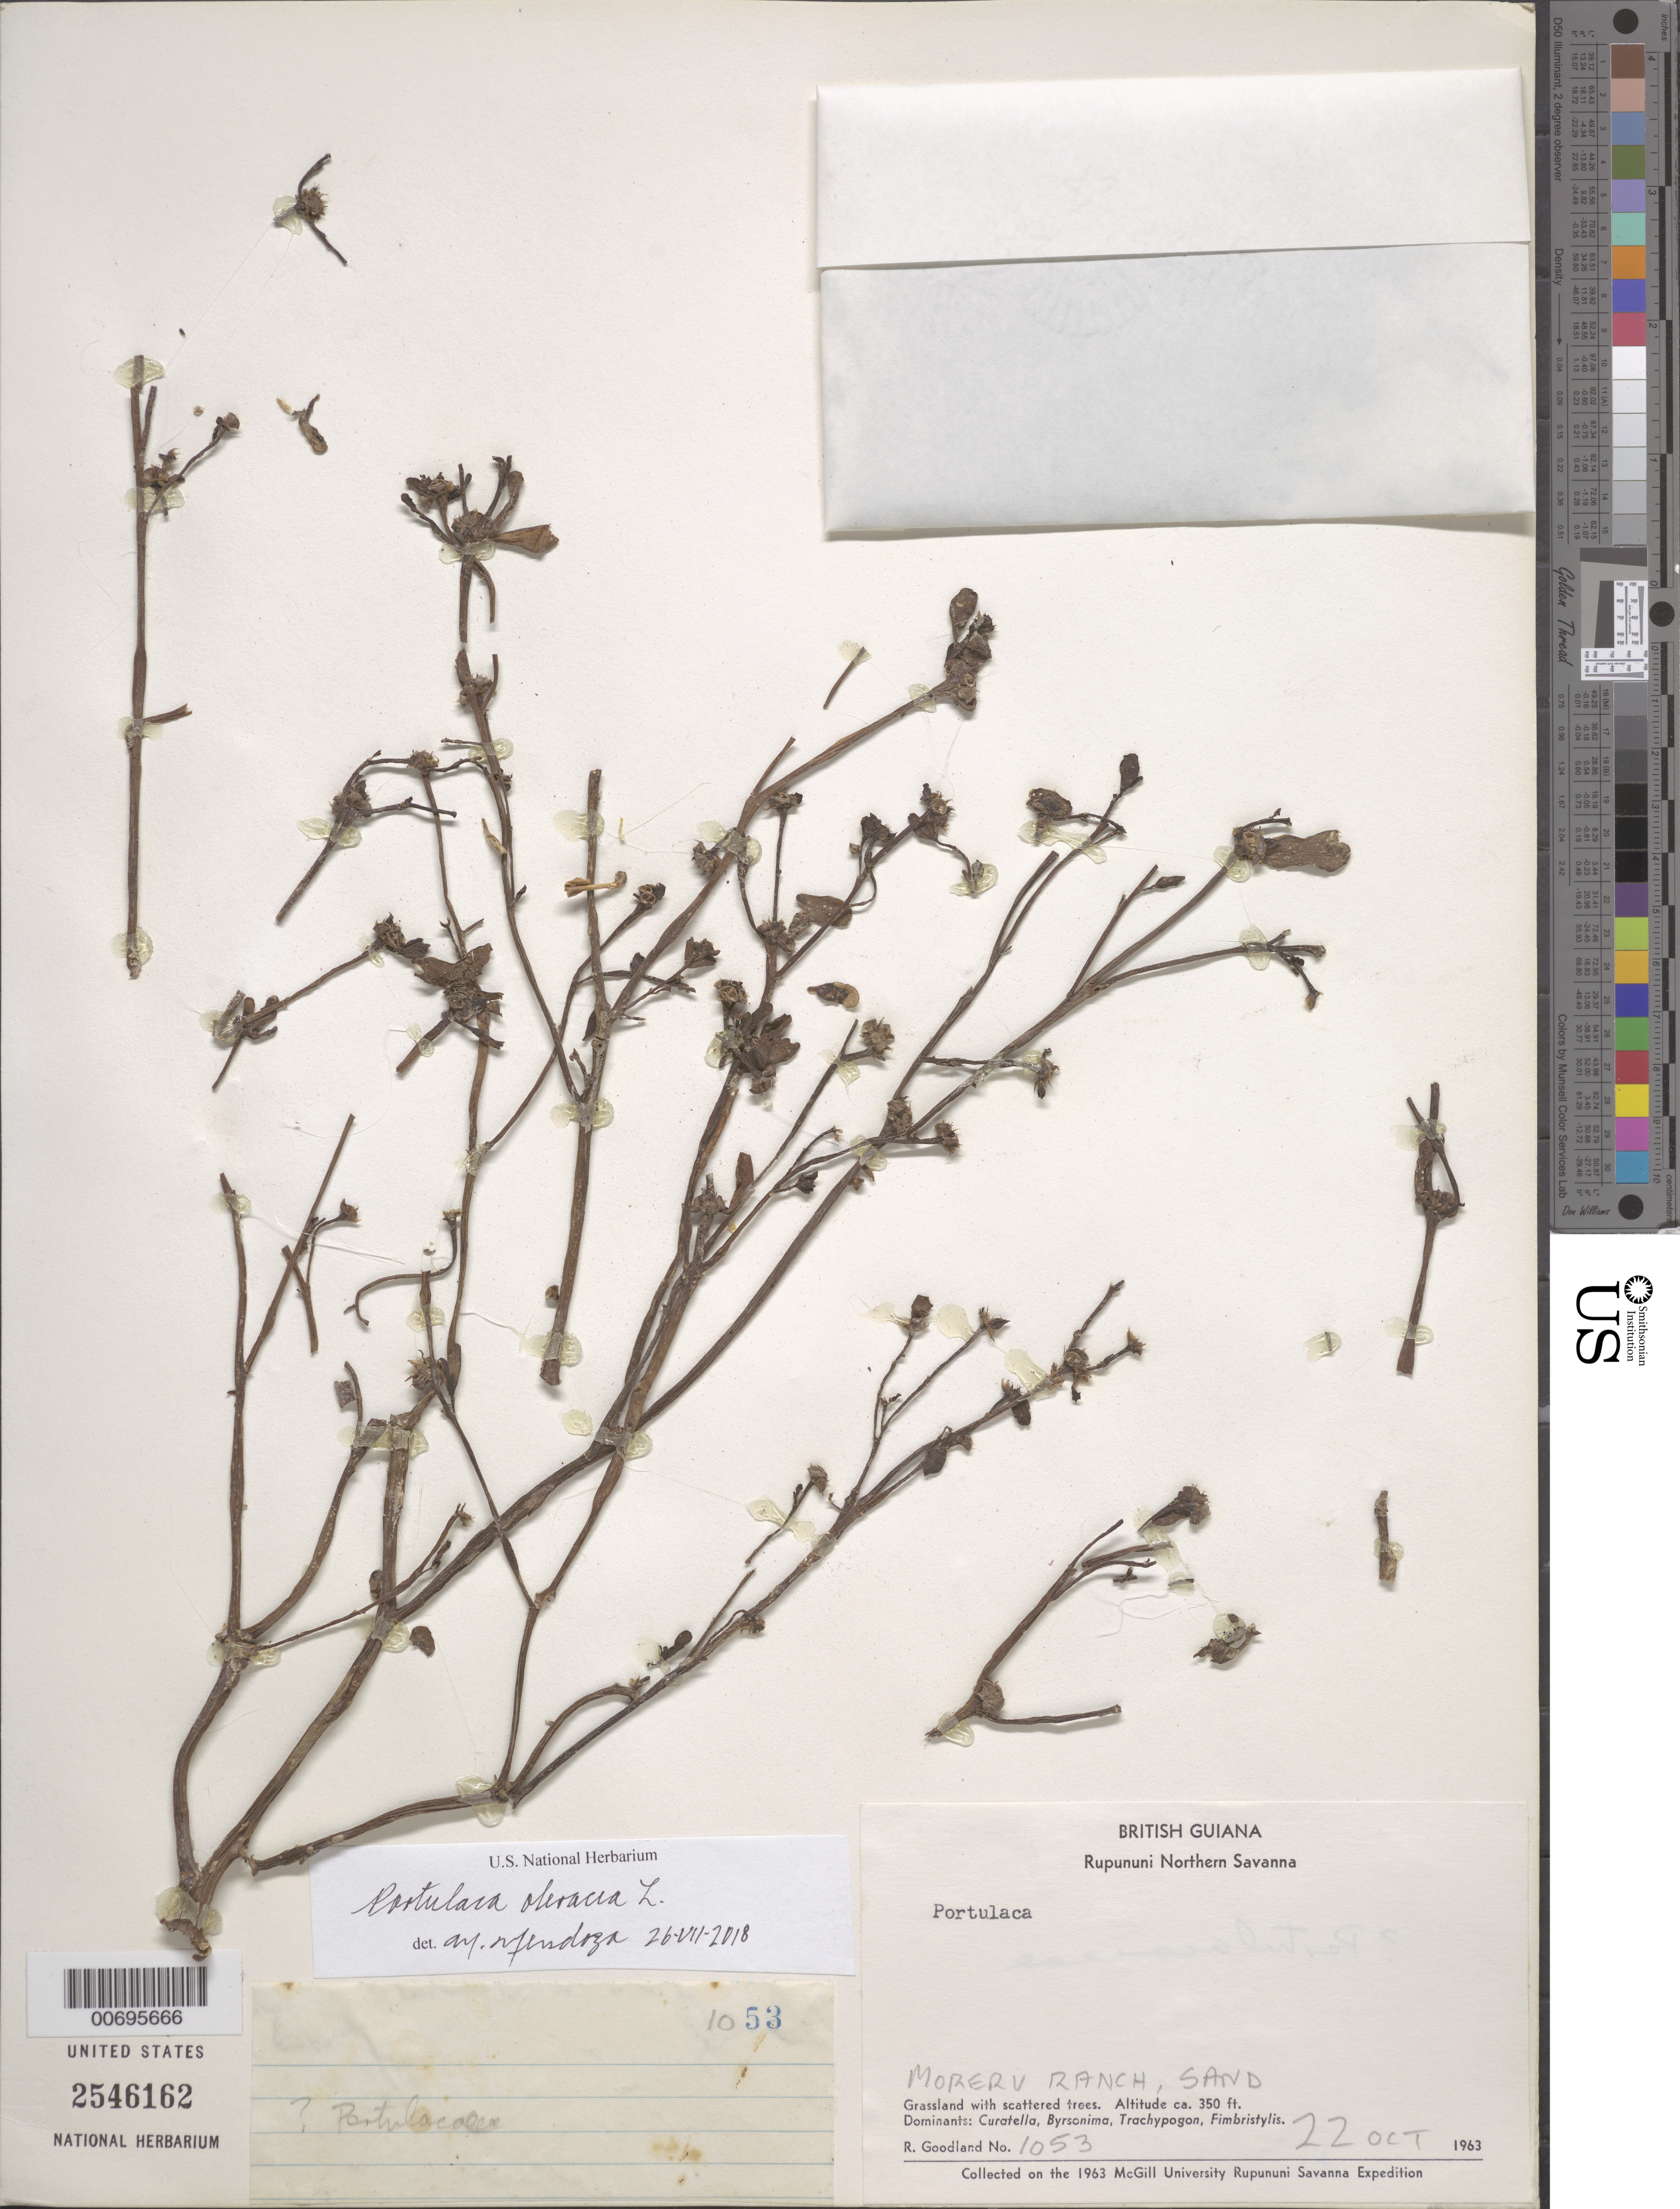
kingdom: Plantae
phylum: Tracheophyta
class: Magnoliopsida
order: Caryophyllales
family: Portulacaceae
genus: Portulaca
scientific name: Portulaca oleracea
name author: L.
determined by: Mendoza, A. M.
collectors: R. Goodland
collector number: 1053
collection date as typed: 22-Oct-63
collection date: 1963-10-22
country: Guyana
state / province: U. Takutu-U. Essequibo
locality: Rupununi Northern Savanna, Moreru Ranch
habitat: Sand. Grassland with scattered trees. Dominants: Curatella, Byrsonima, Trachypogon, Fimbristylis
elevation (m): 107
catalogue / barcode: US 2546162